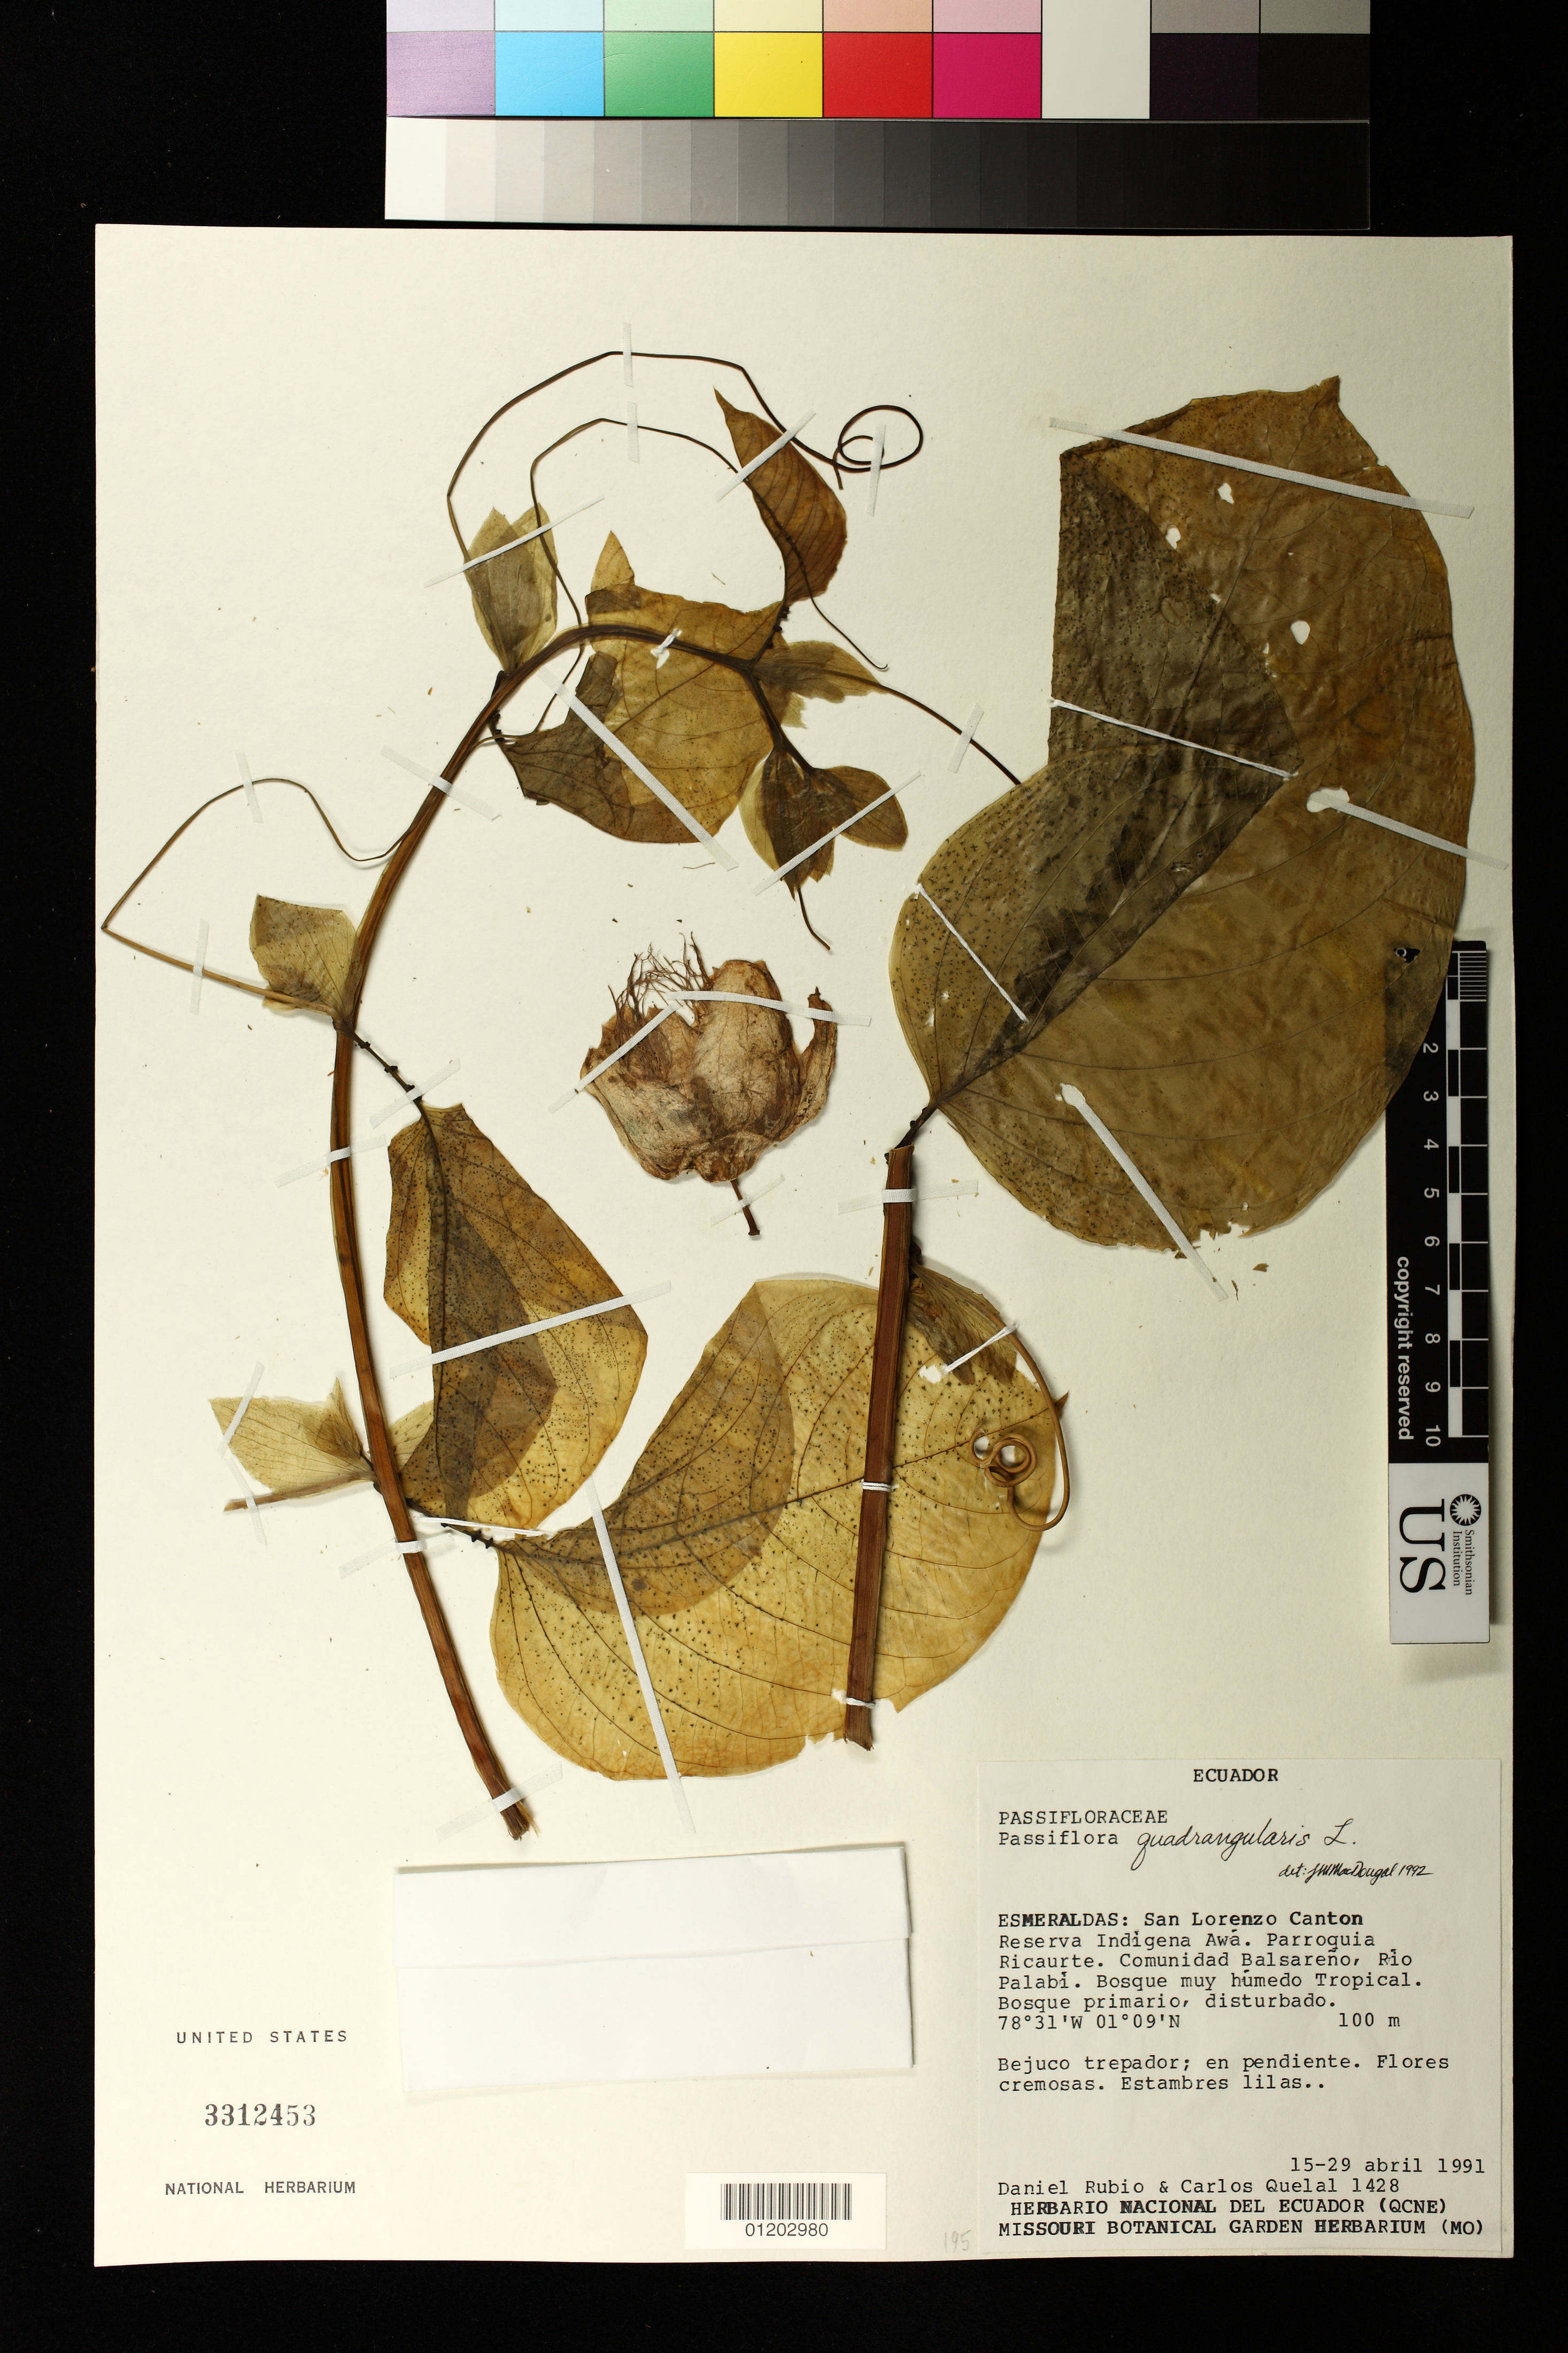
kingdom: Plantae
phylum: Tracheophyta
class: Magnoliopsida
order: Malpighiales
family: Passifloraceae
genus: Passiflora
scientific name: Passiflora quadrangularis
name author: L.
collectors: D. Rubio & C. Quelal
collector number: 1428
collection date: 1991-04-15/1991-04-29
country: Ecuador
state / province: Esmeraldas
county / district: San Lorenzo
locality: Reserva Indigena Awa. Parraquia Ricuarte. Comunidad Balsareno, Rio Palabi.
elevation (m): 100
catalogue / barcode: US 3312453